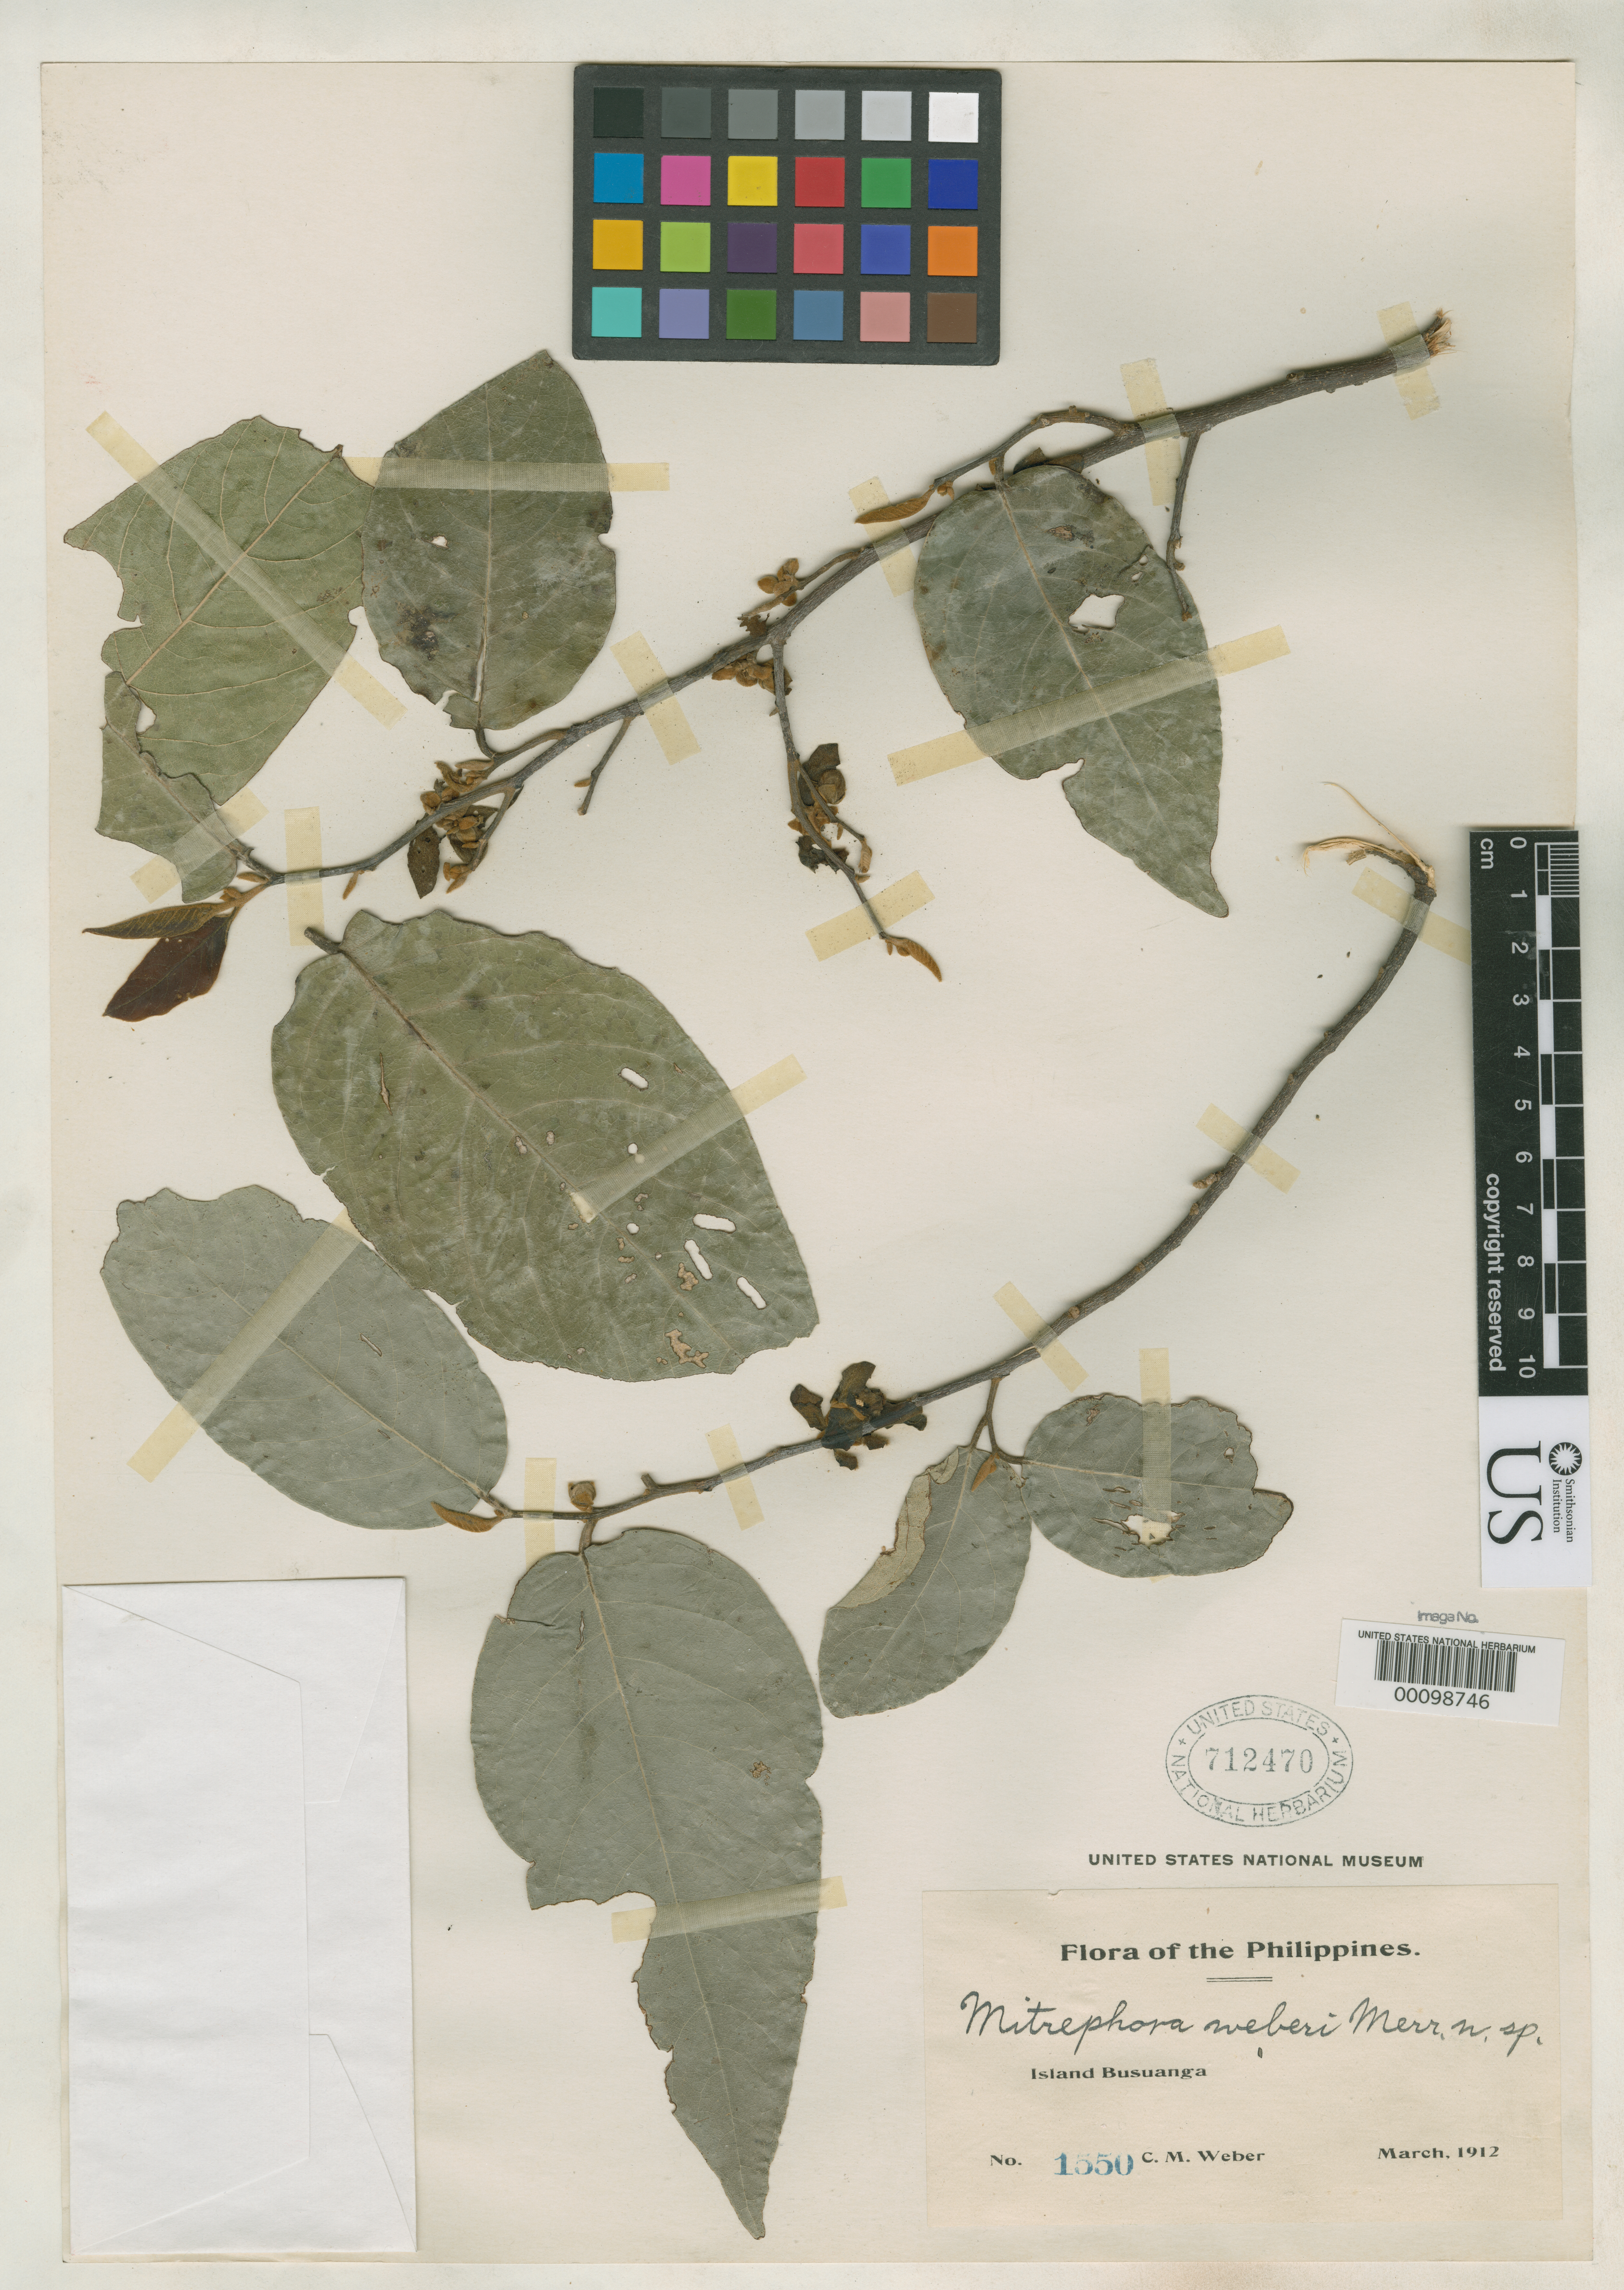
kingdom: Plantae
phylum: Tracheophyta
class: Magnoliopsida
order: Magnoliales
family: Annonaceae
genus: Mitrephora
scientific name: Mitrephora weberi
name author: Merr.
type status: Isotype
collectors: C. M. Weber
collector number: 1550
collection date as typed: Mar 1912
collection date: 1912-03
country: Philippines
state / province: Mimaropa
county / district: Palawan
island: Busuanga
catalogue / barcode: US 712470